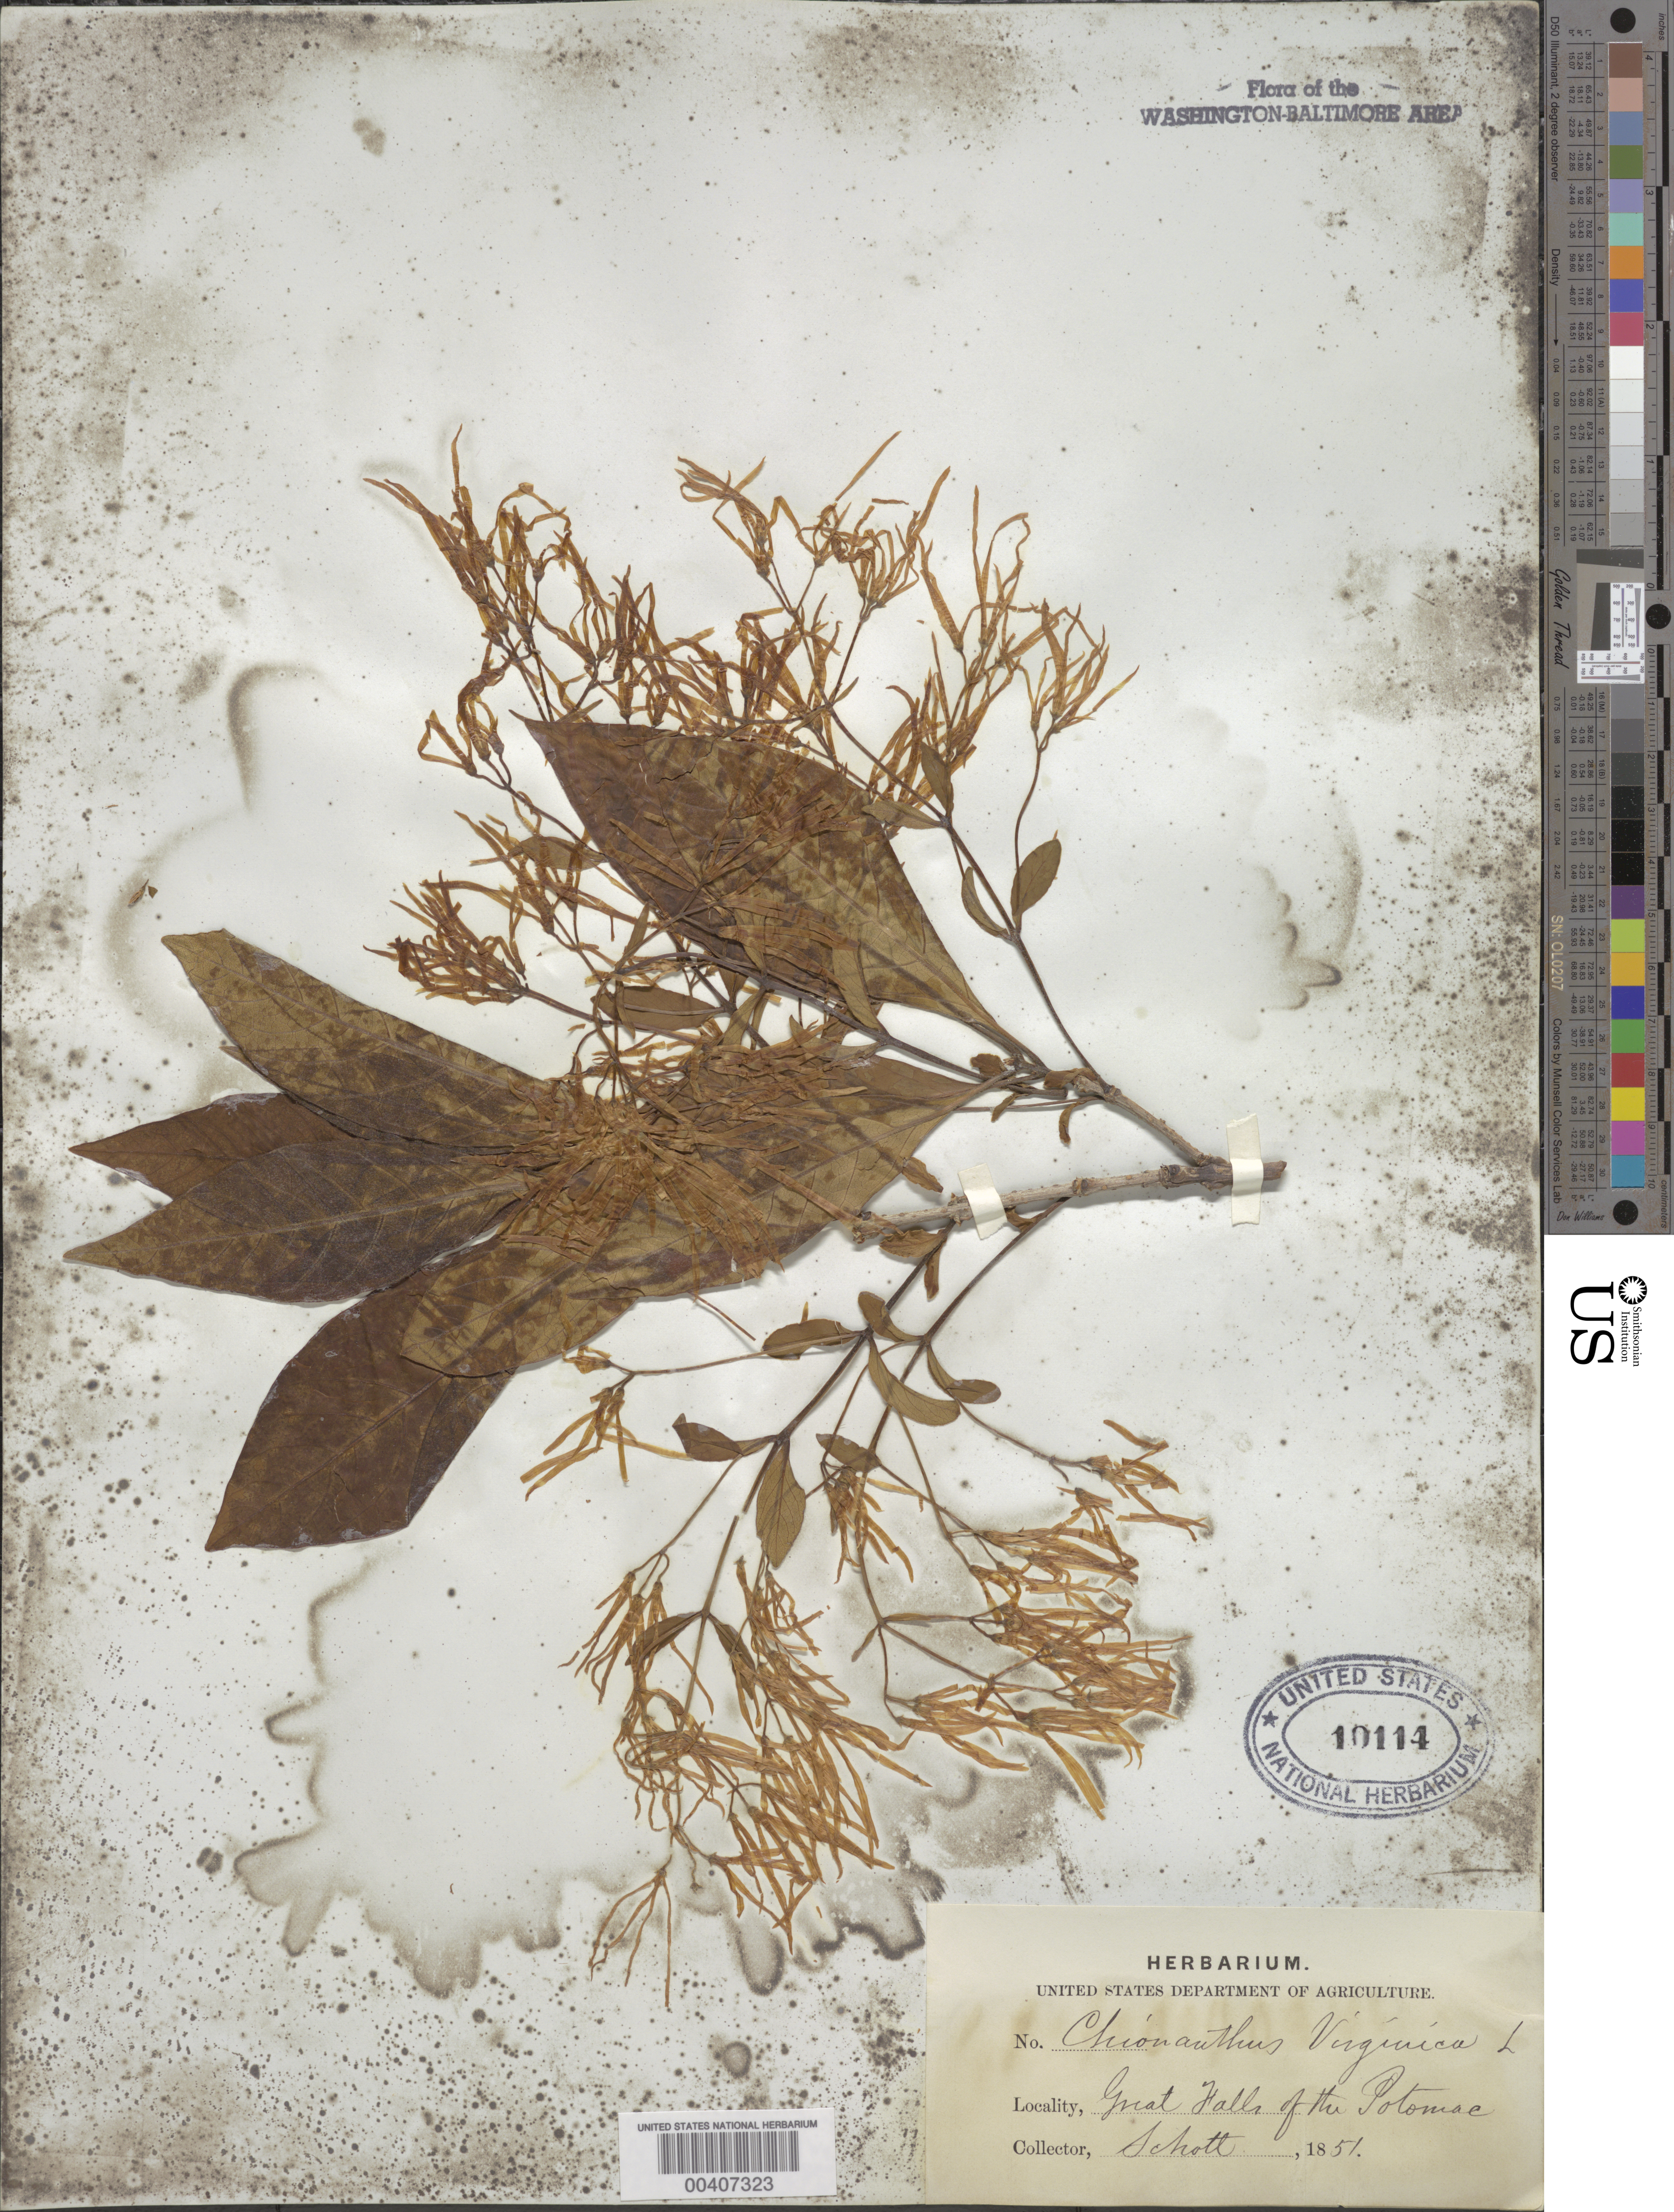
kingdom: Plantae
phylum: Tracheophyta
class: Magnoliopsida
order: Lamiales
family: Oleaceae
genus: Chionanthus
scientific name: Chionanthus virginicus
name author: L.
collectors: Schott, --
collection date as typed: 1851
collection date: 1851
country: United States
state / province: Maryland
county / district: Montgomery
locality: Great Falls C. & O. Canal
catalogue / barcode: US 10114